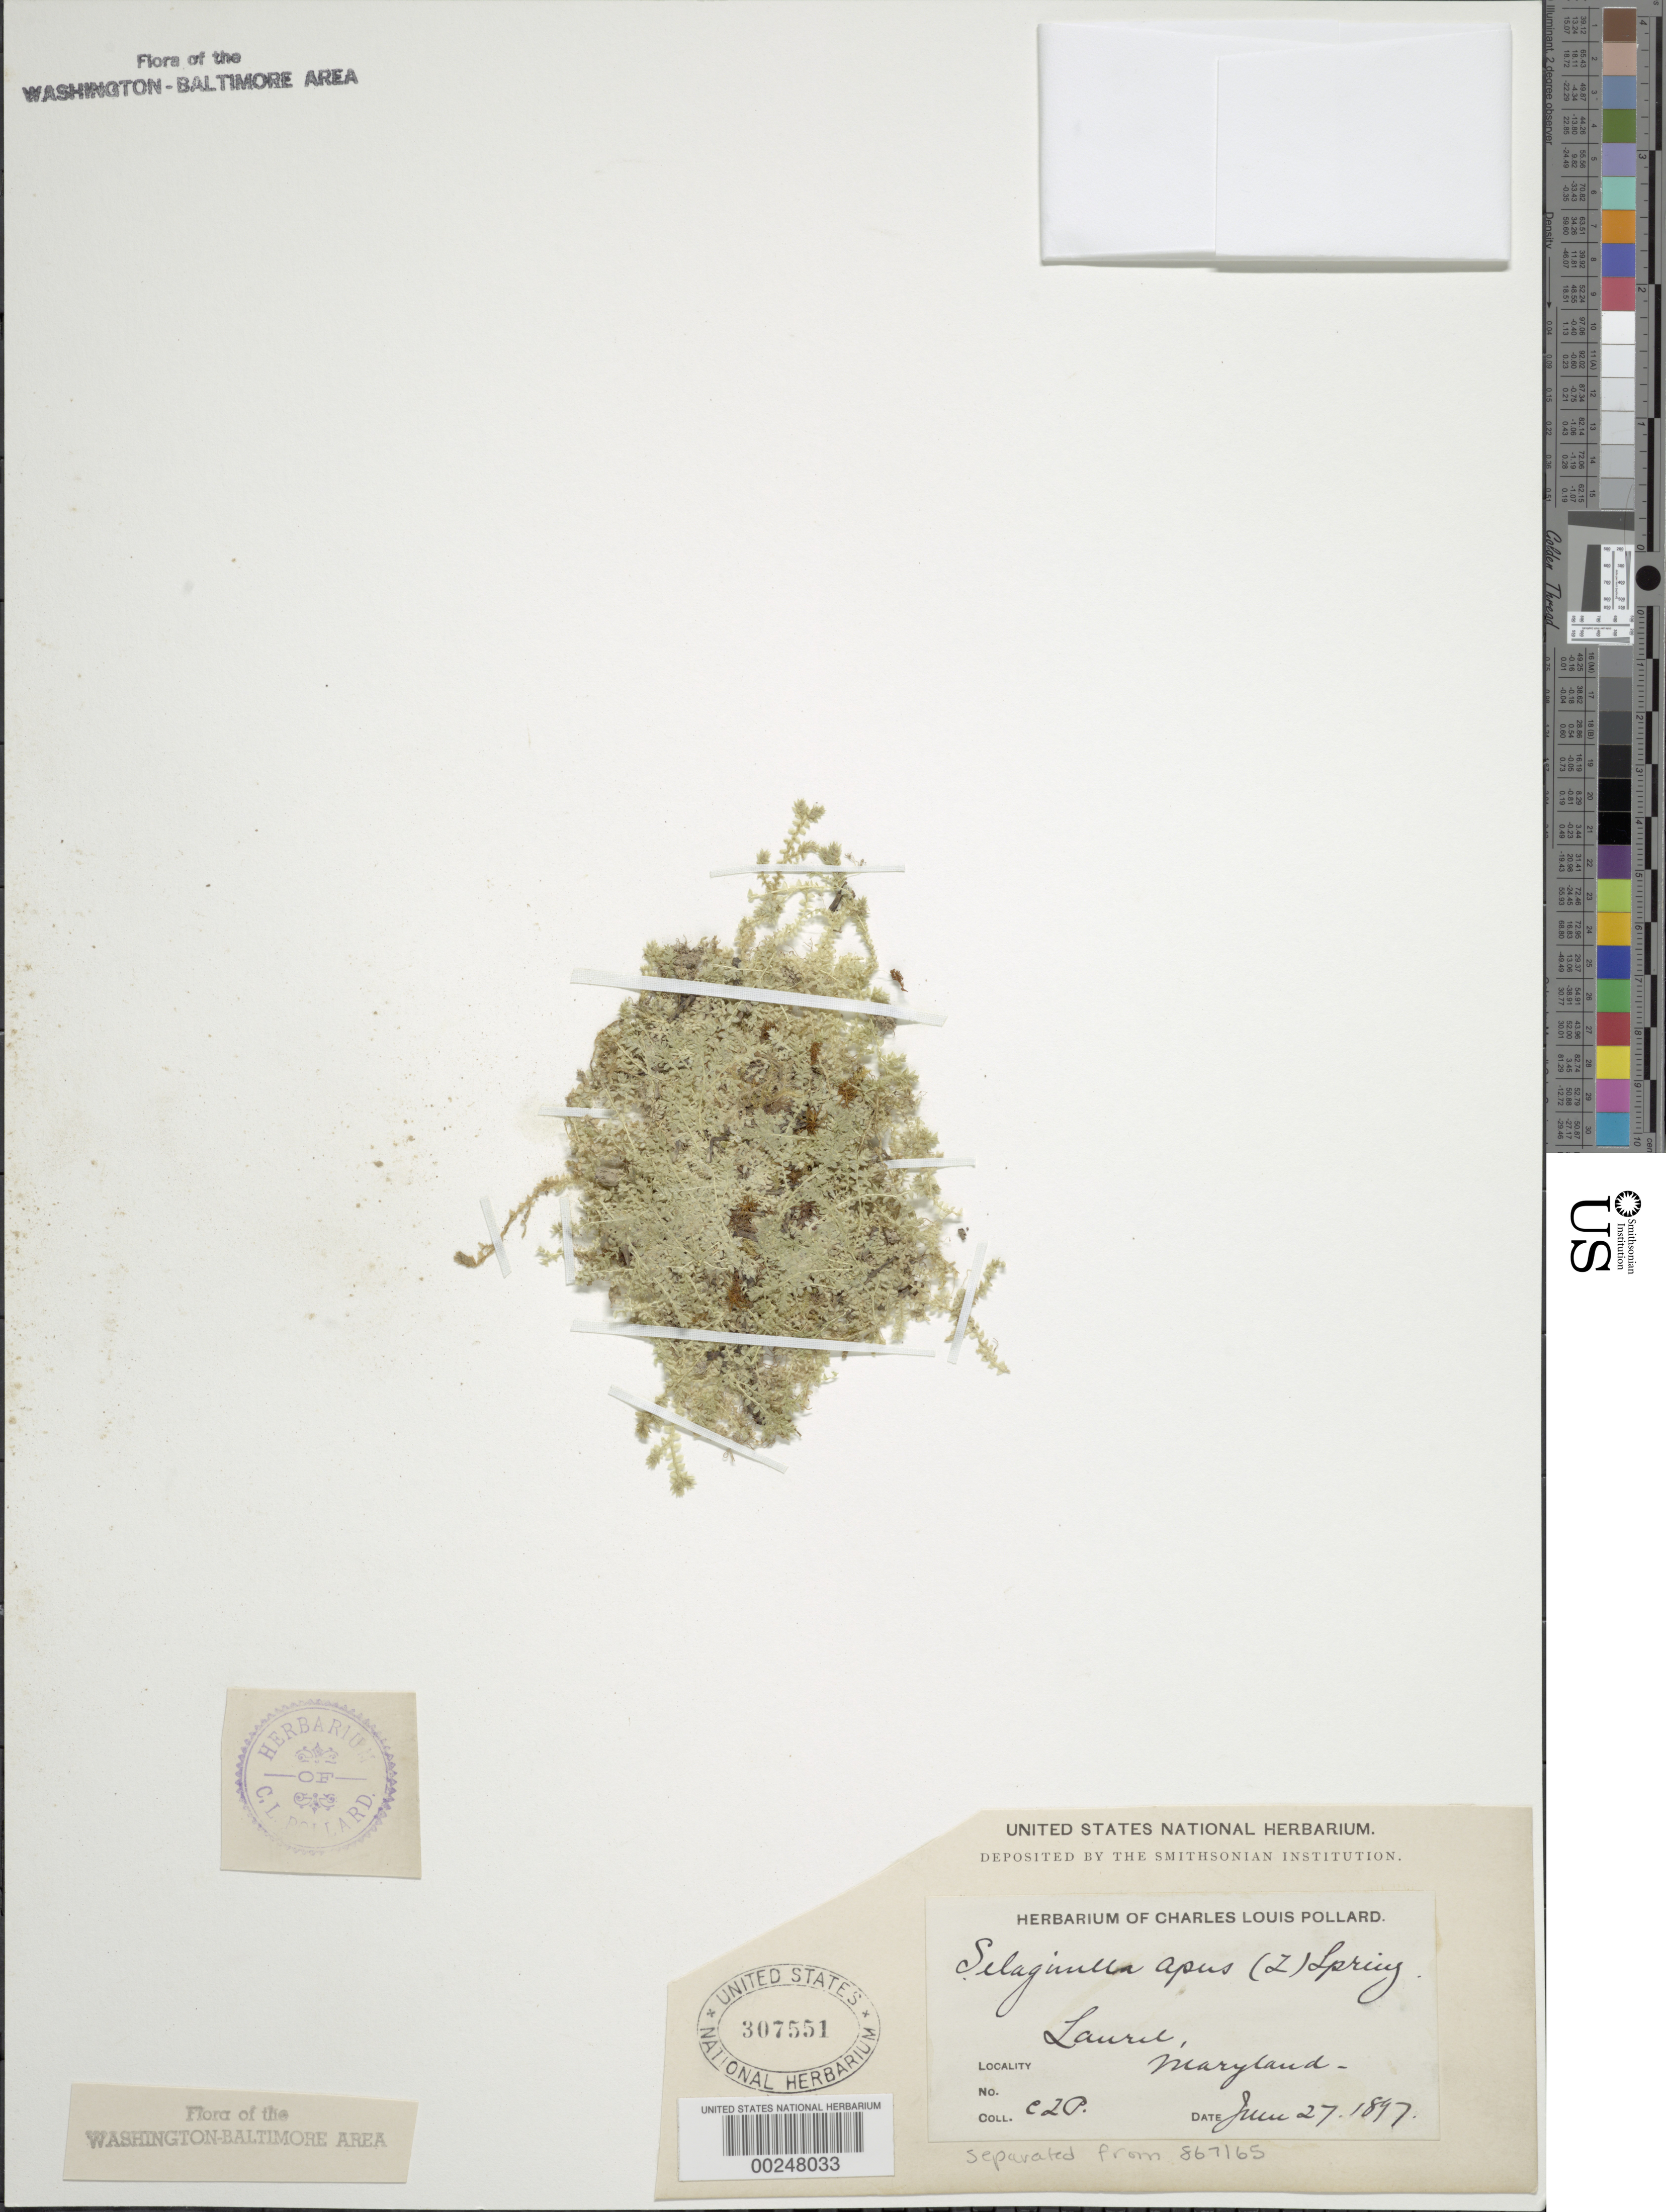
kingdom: Plantae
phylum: Tracheophyta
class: Lycopodiopsida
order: Selaginellales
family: Selaginellaceae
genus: Selaginella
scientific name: Selaginella apus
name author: Spring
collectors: C. L. Pollard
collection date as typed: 27 Jun 1897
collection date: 1897-06-27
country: United States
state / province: Maryland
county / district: Prince George's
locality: Laurel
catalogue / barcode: US 307551